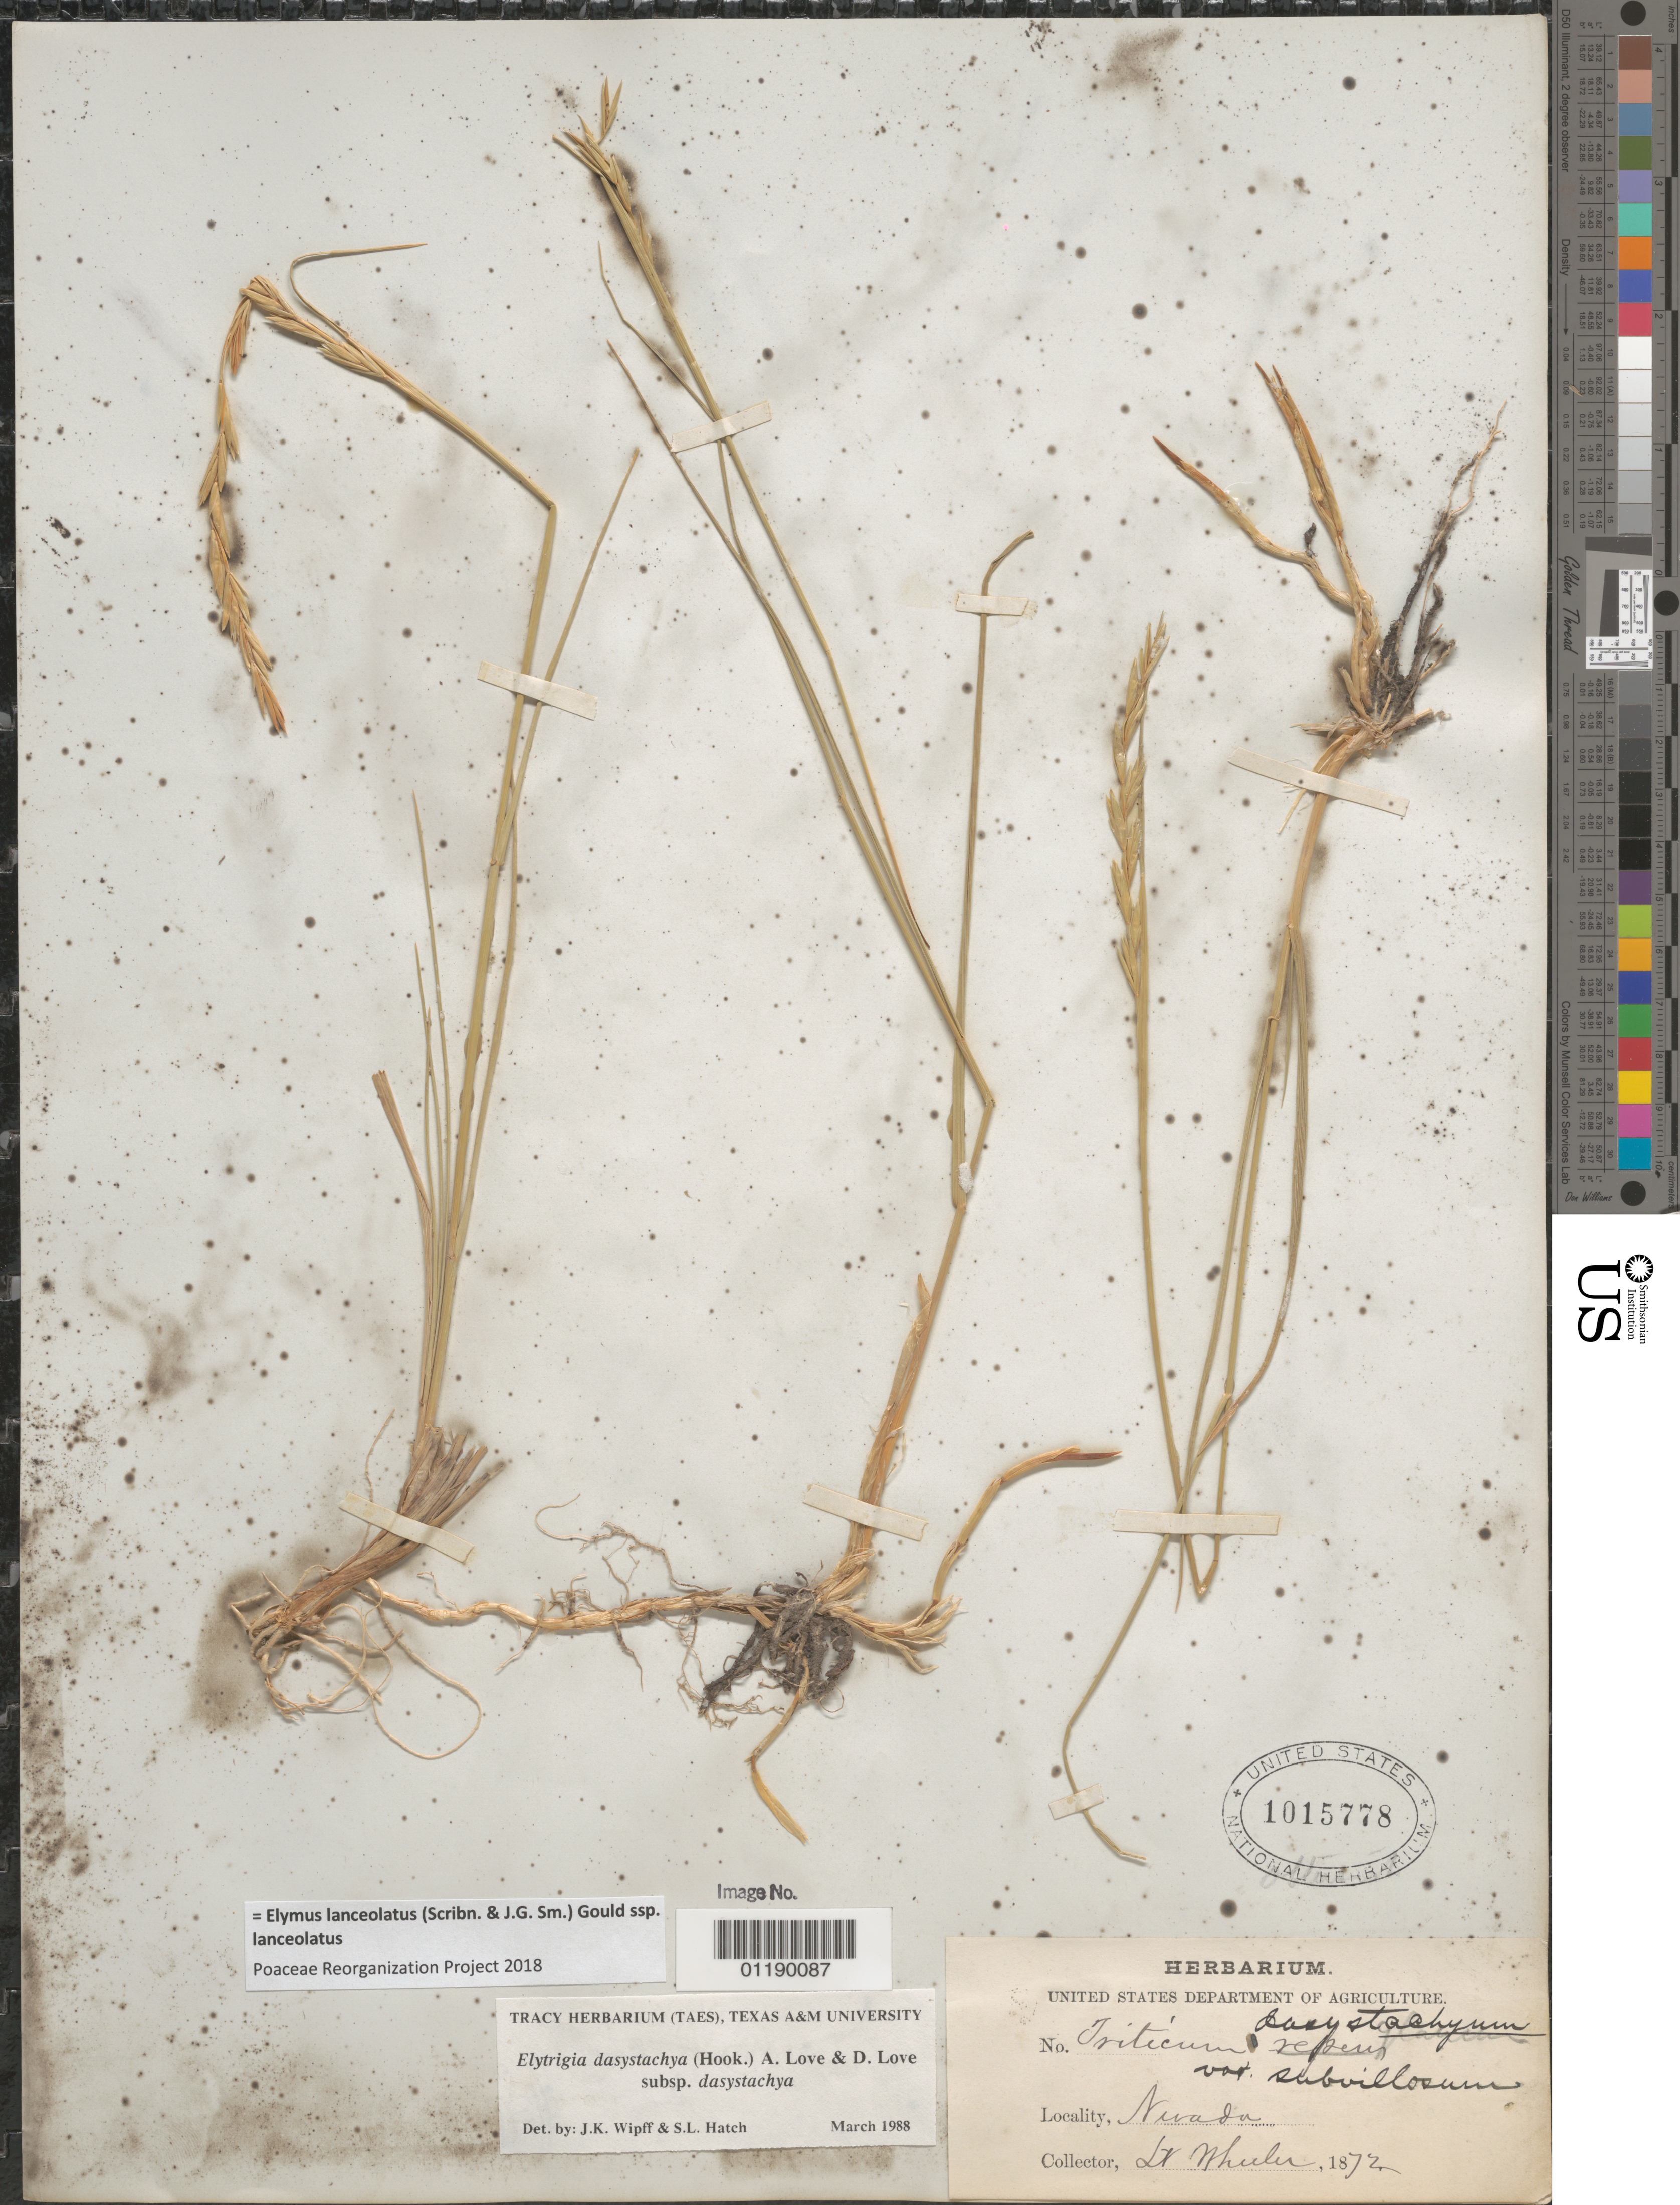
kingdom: Plantae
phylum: Tracheophyta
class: Liliopsida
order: Poales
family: Poaceae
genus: Elymus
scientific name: Elymus lanceolatus subsp. lanceolatus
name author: (Scribn. & J.G. Sm.) Gould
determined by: Poaceae Reorganization Project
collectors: -- Wheeler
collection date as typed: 1872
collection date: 1872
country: United States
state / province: Nevada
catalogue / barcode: US 1015778